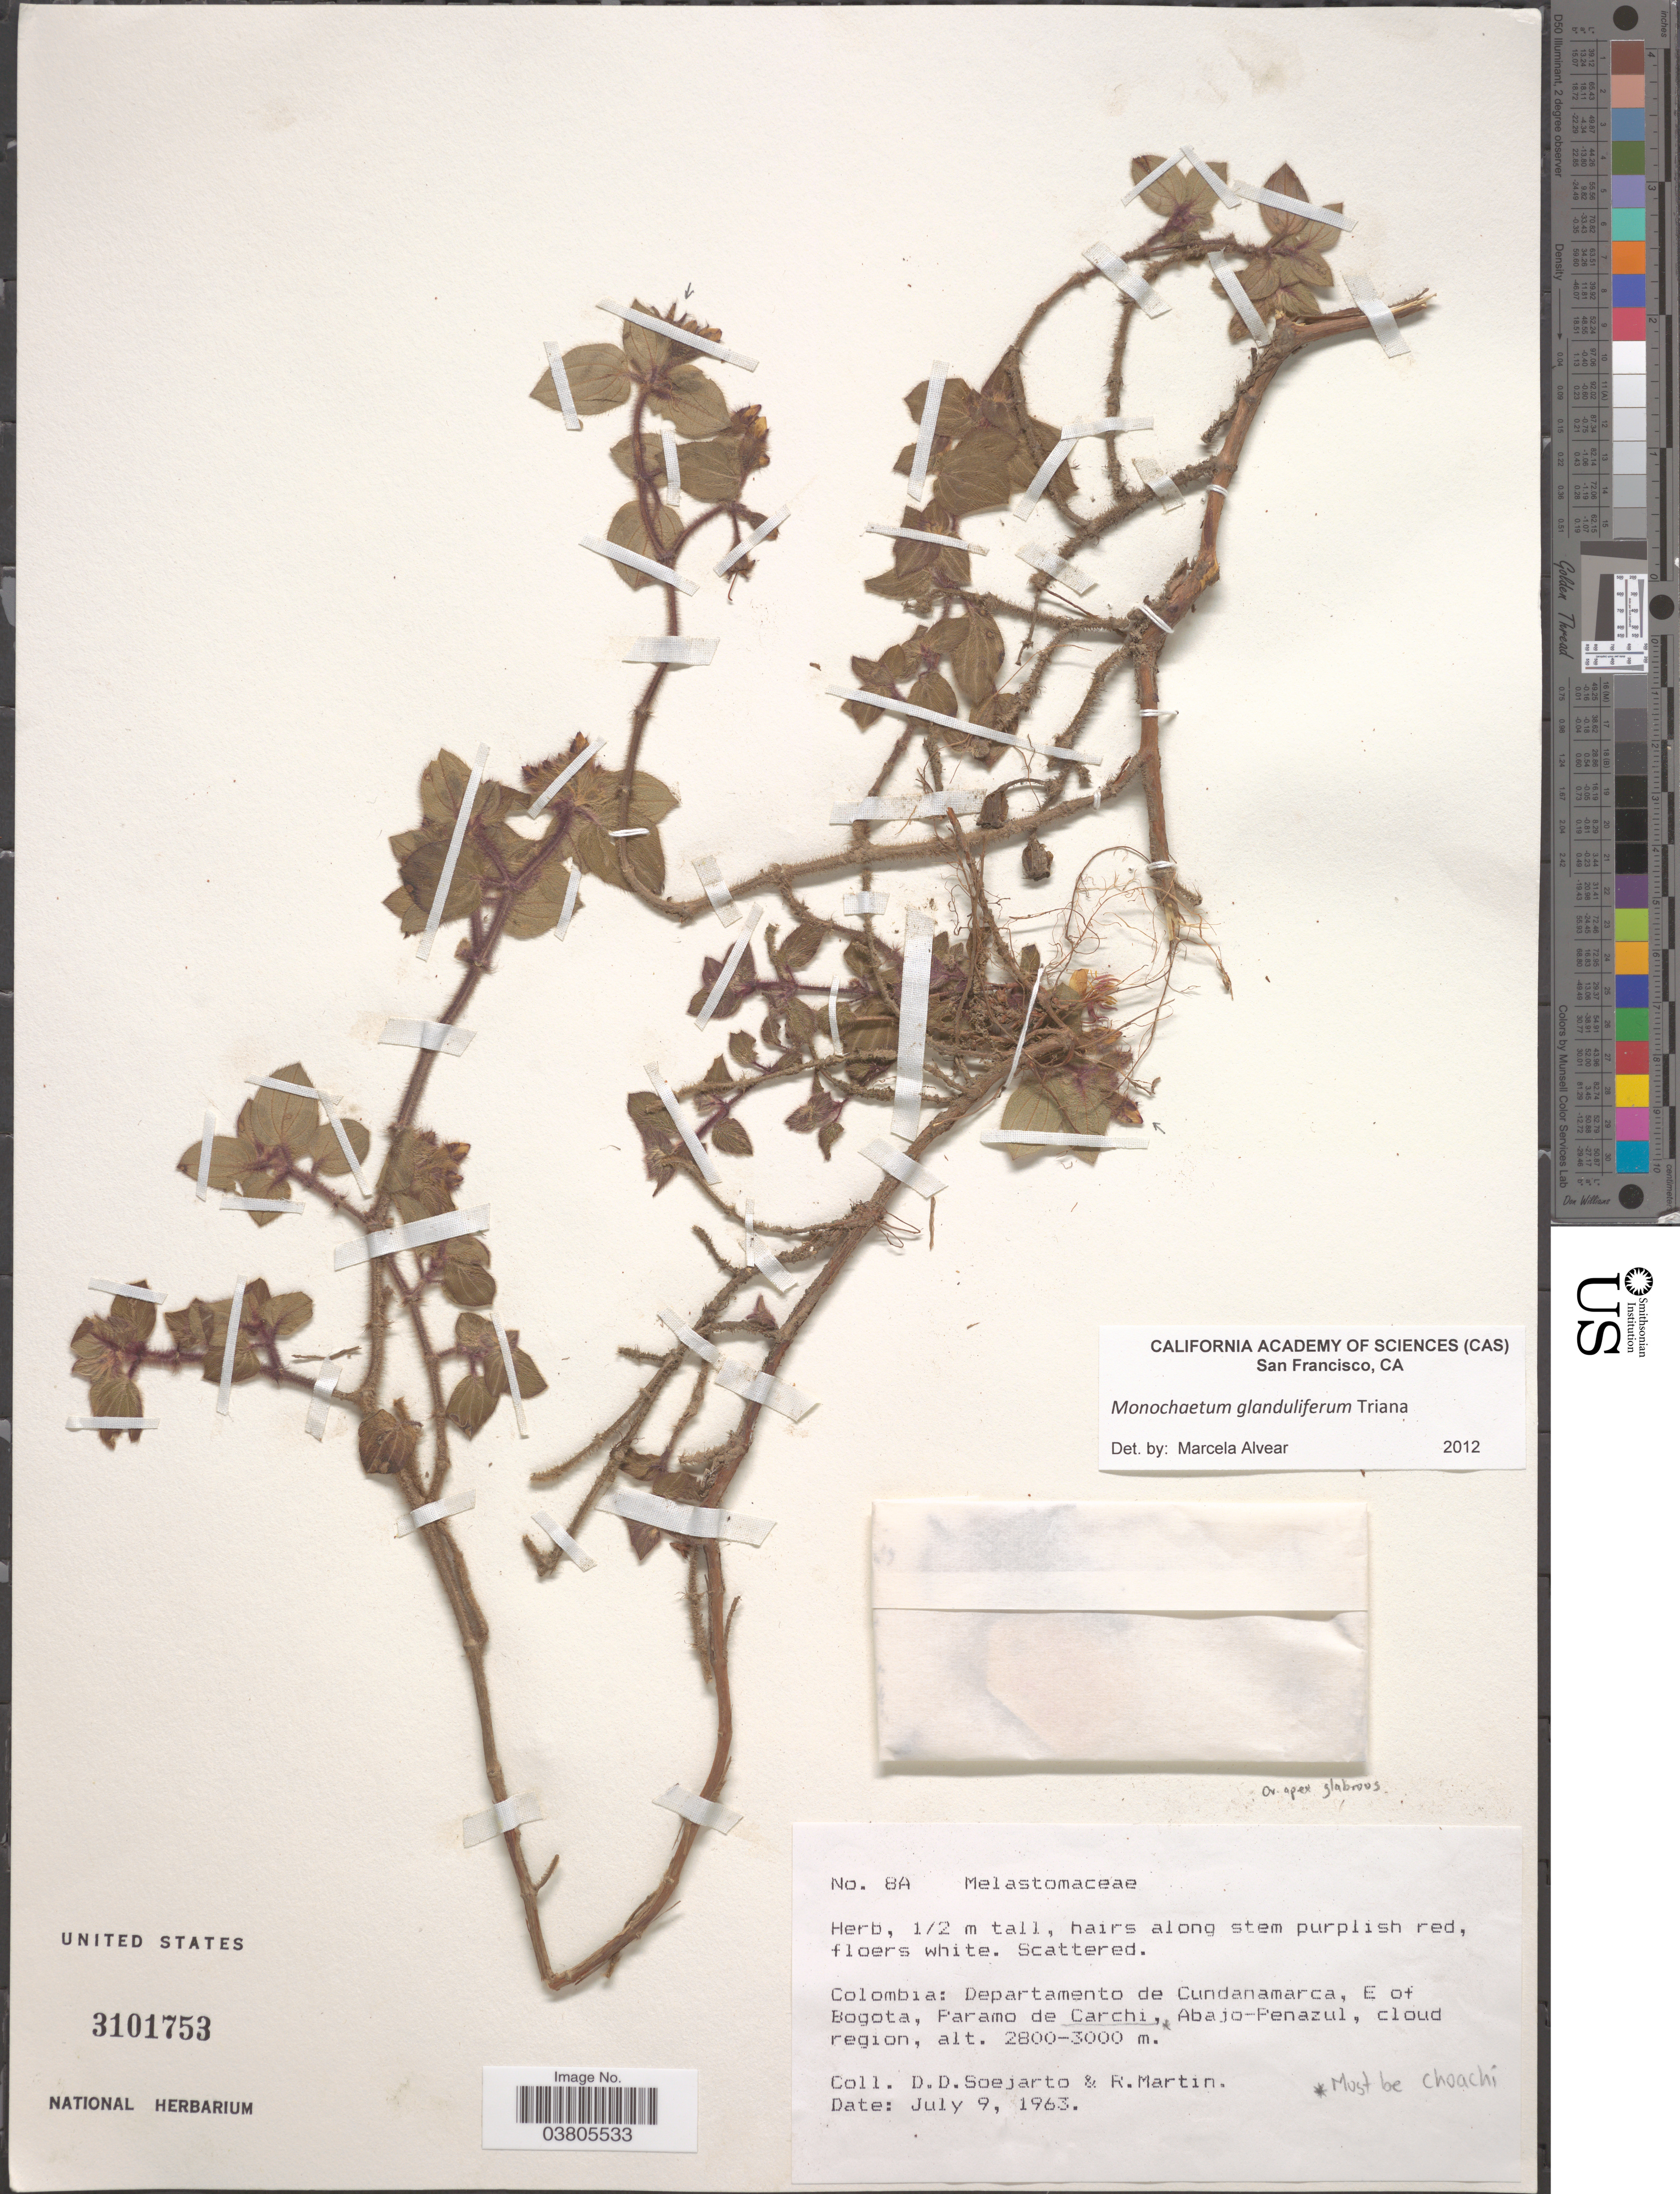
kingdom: Plantae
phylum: Tracheophyta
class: Magnoliopsida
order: Myrtales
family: Melastomataceae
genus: Monochaetum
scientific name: Monochaetum glanduliferum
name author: Triana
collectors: R. Martin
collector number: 8A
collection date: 1963-07-09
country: Colombia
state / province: Cundinamarca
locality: Departamento de Cundinamarca, E of Bogota, Paramo de Carchi, Abajo-Penazul, cloud region.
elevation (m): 2800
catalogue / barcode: US 3101753